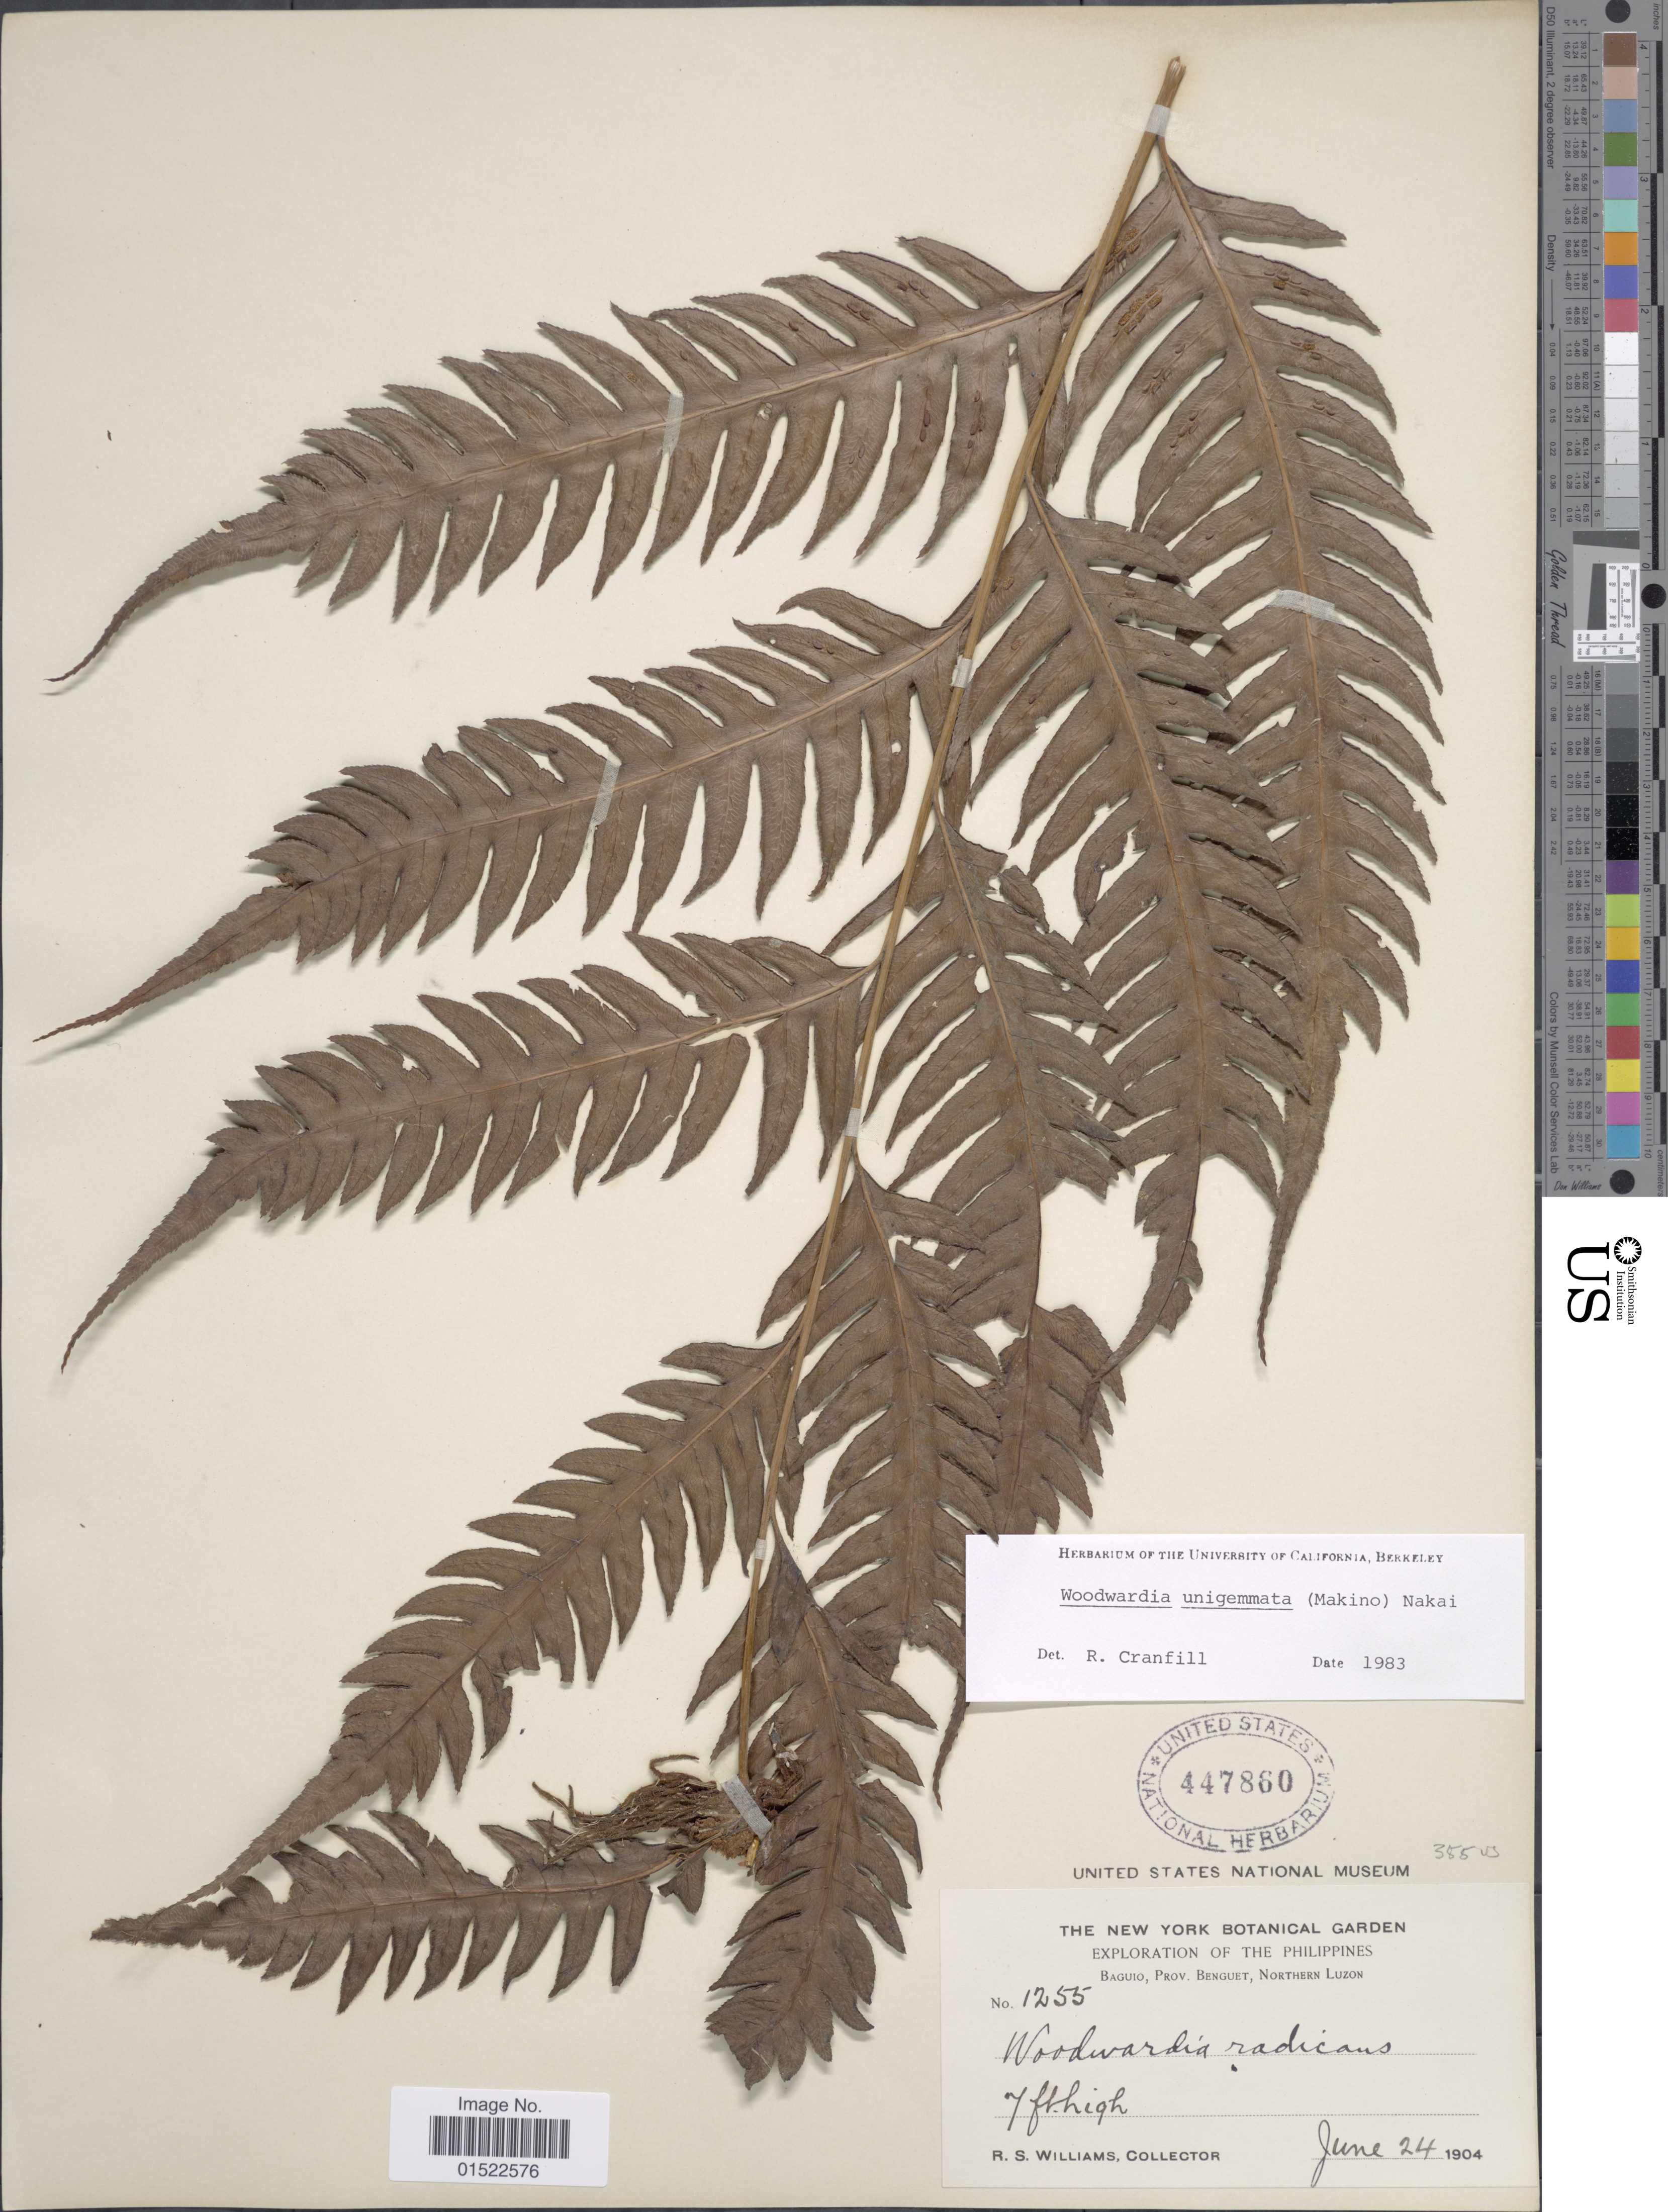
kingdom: Plantae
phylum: Tracheophyta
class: Polypodiopsida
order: Polypodiales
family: Blechnaceae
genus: Woodwardia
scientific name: Woodwardia unigemmata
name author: (Makino) Nakai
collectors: R. S. Williams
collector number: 1255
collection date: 1904-06-24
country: Philippines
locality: Exploration of Philippines, Baguio, Prov. Benguet, Northern Luzon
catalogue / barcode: US 447860